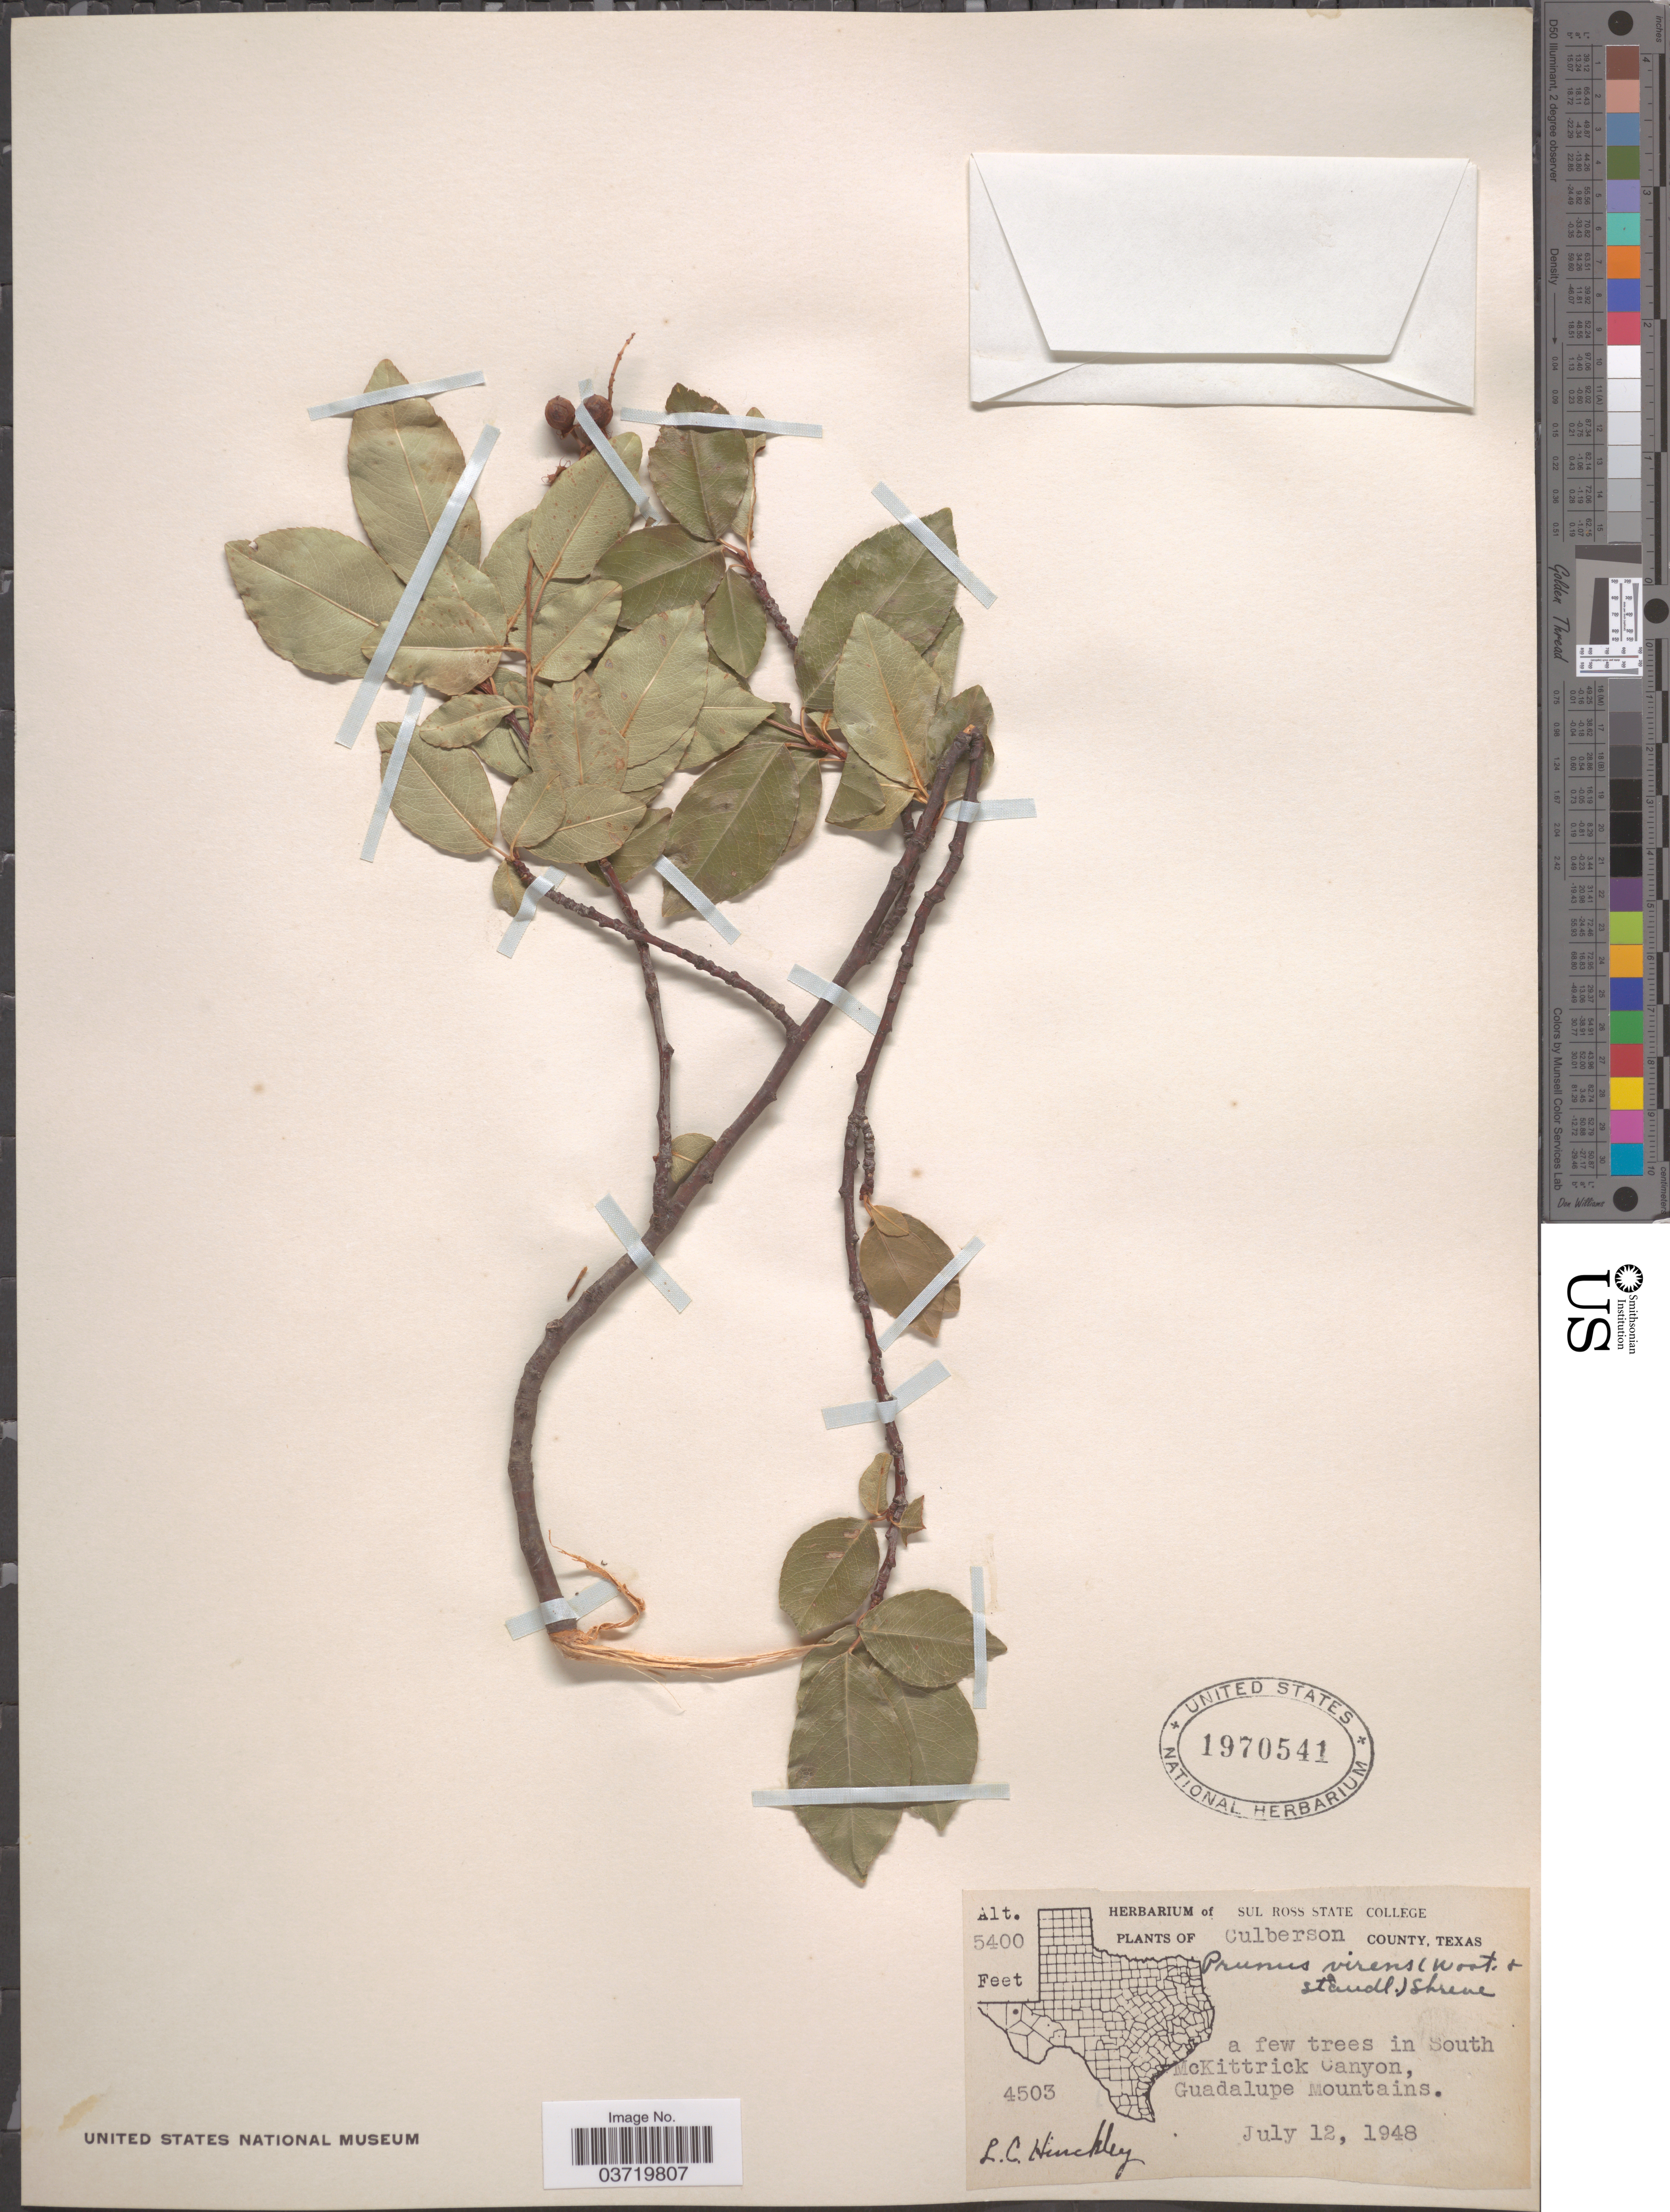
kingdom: Plantae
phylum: Tracheophyta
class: Magnoliopsida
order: Rosales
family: Rosaceae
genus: Prunus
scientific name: Prunus serotina var. rufula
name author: (Wooton & Standl.) McVaugh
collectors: L. Hinckley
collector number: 4503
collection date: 1948-07-12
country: United States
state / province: Texas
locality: Culberson County. South McKittrick Canyon, Guadalupe Mountains.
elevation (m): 1646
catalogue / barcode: US 1970541